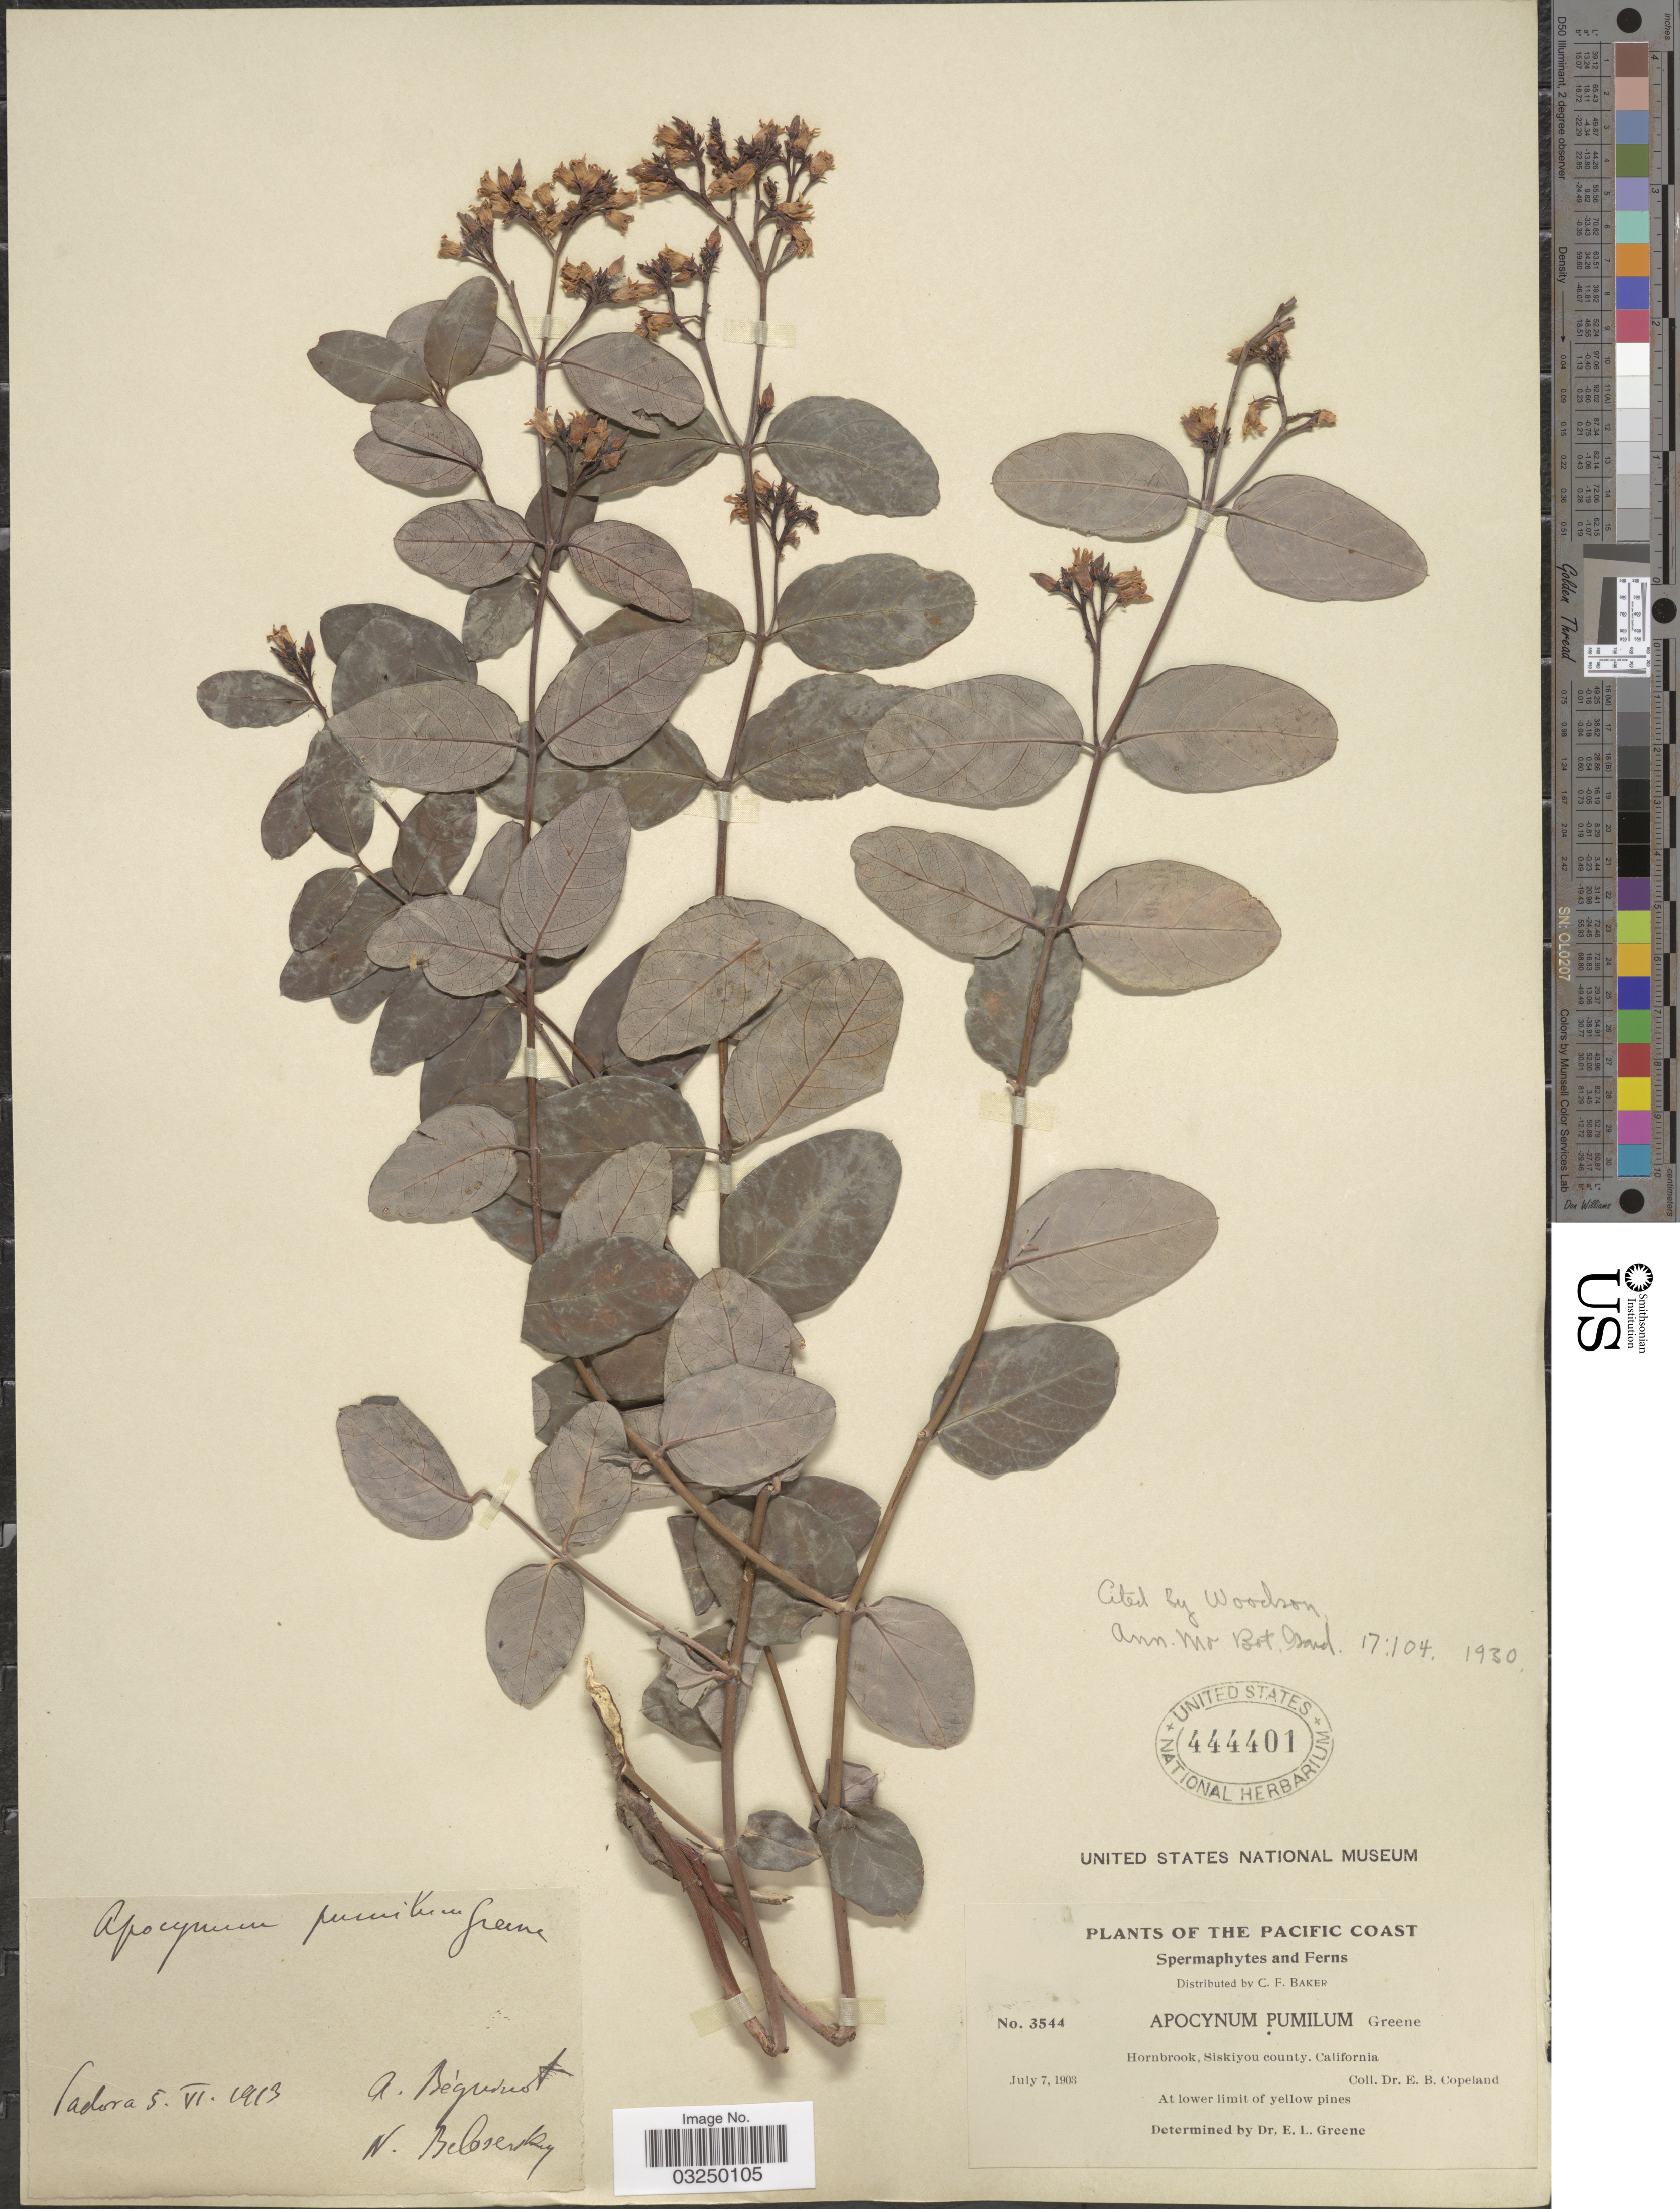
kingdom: Plantae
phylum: Tracheophyta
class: Magnoliopsida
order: Gentianales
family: Apocynaceae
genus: Apocynum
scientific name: Apocynum pumilum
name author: (A. Gray) Greene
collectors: E. B. Copeland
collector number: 3544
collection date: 1903-07-07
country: United States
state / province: California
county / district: Siskiyou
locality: The Pacific Coast. Hornbrook, Siskiyou county.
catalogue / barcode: US 444401